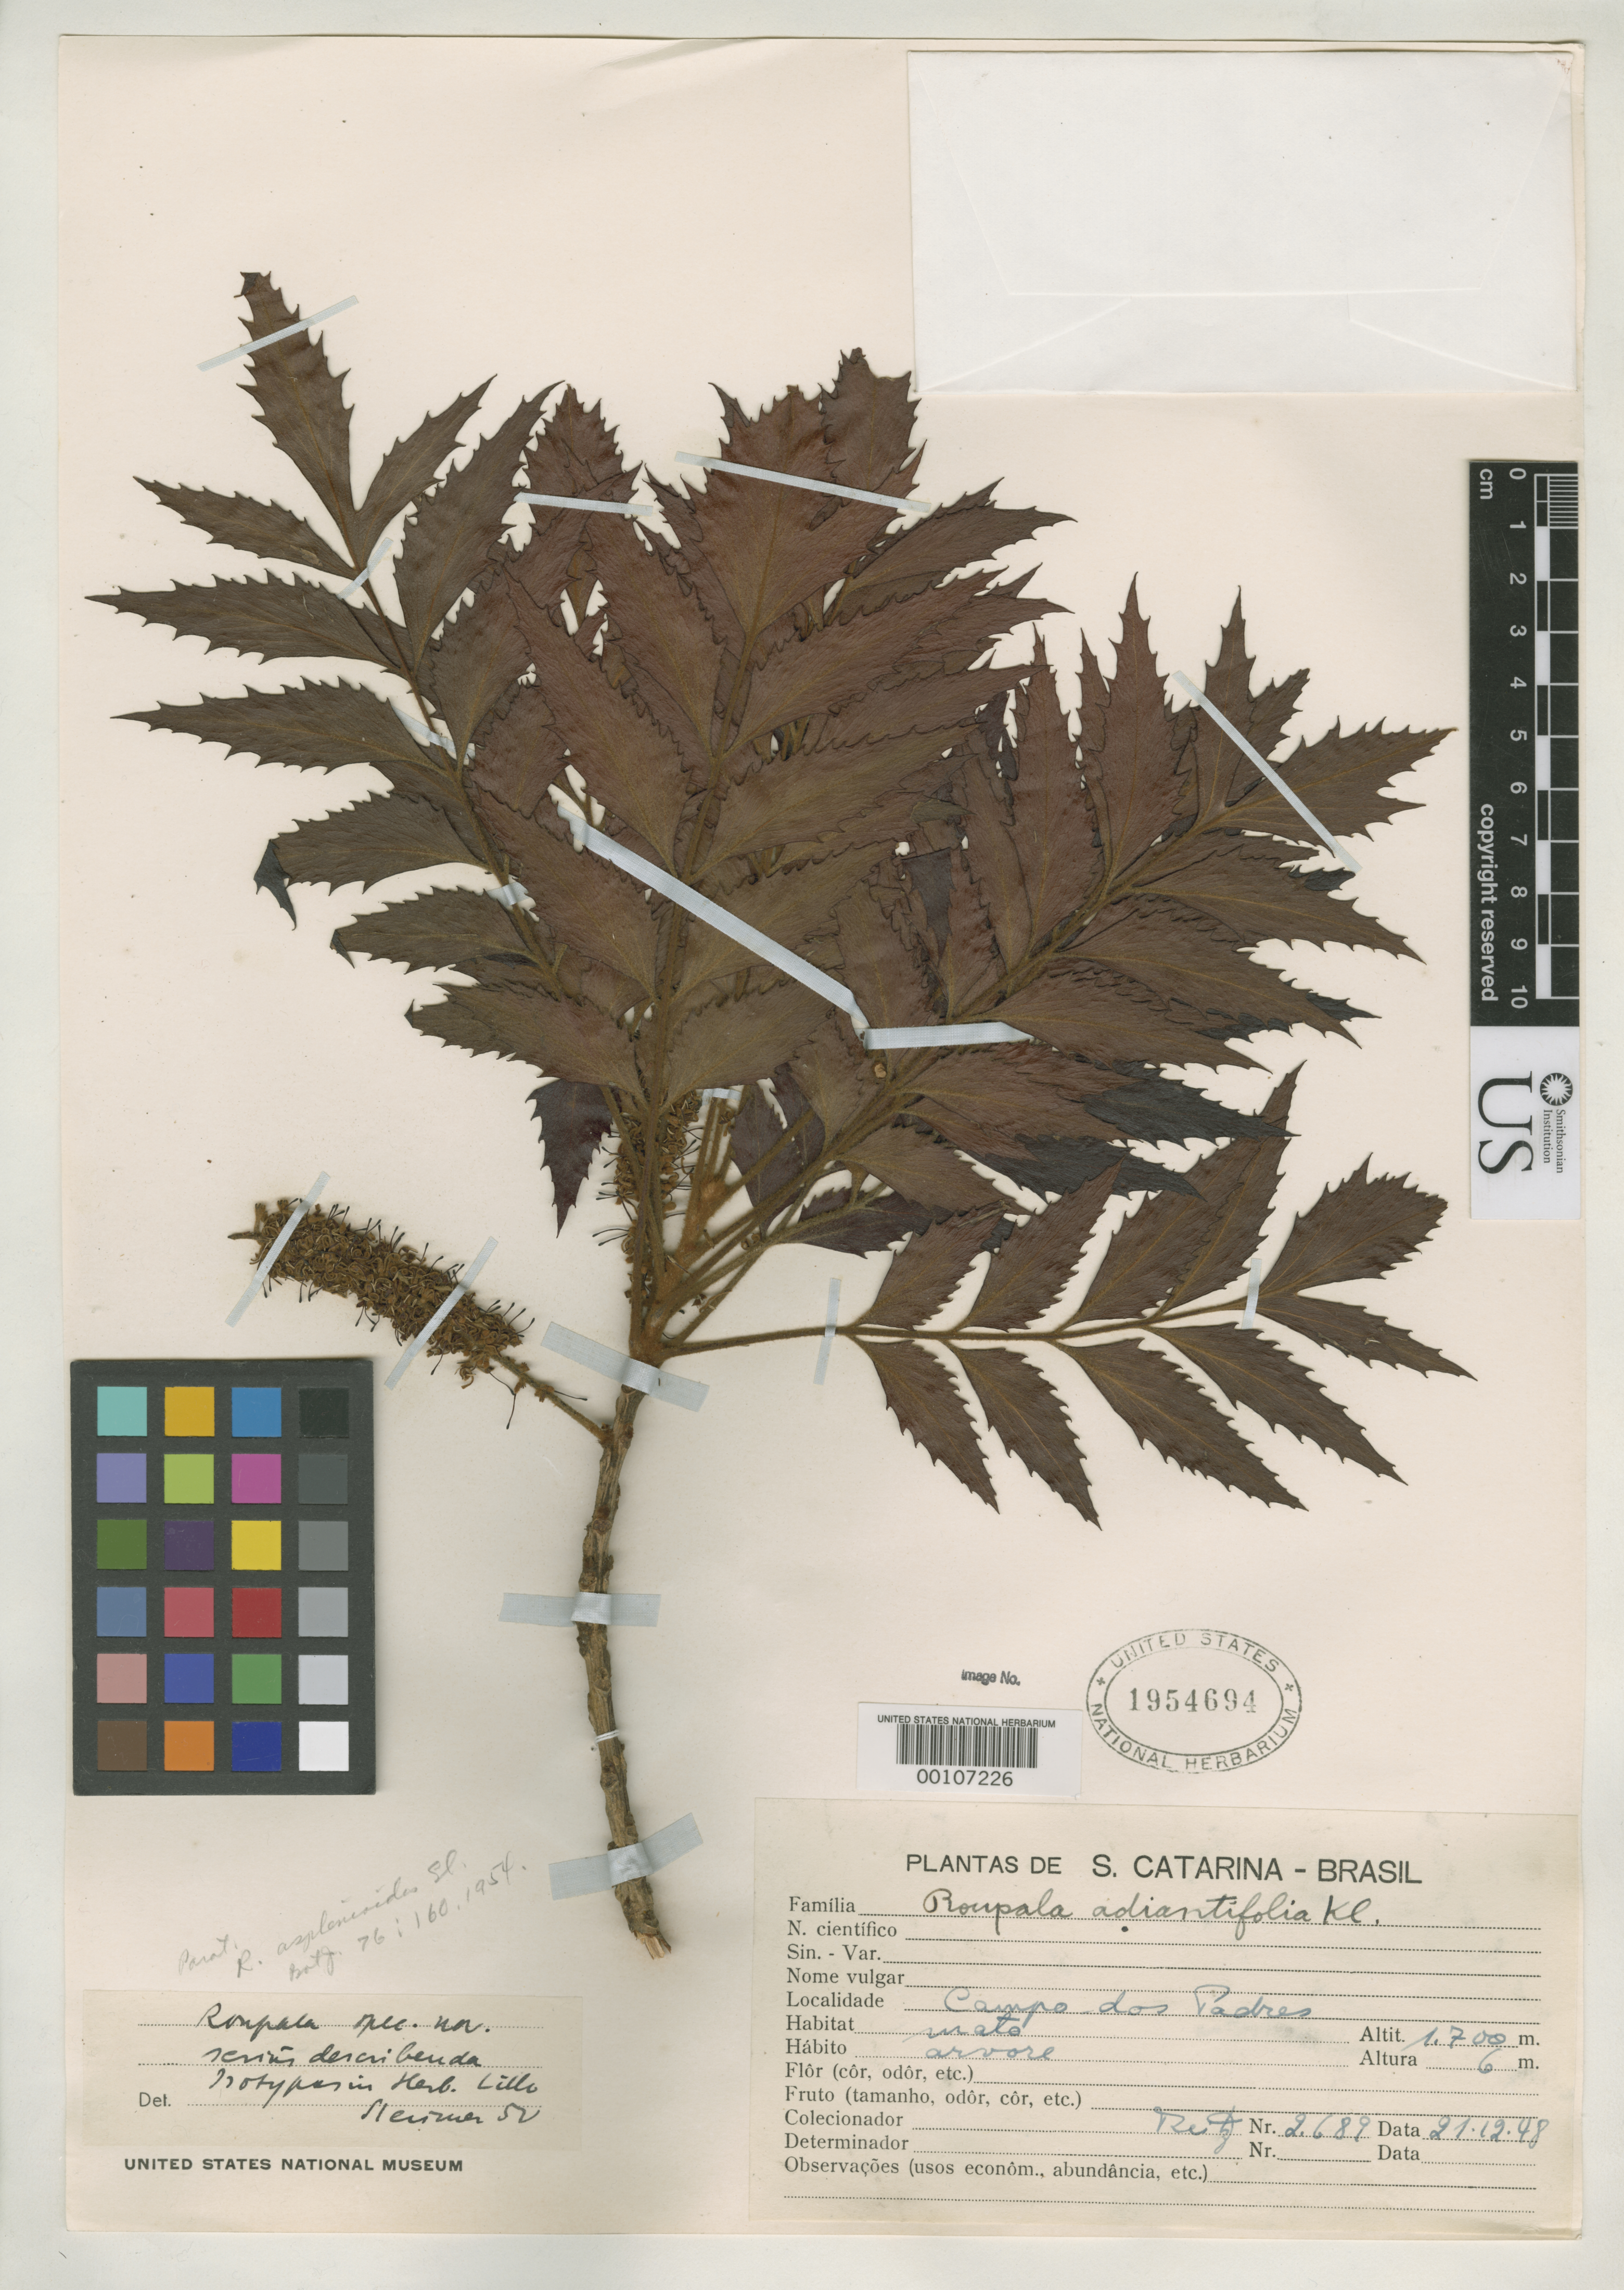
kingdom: Plantae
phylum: Tracheophyta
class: Magnoliopsida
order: Proteales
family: Proteaceae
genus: Roupala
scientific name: Roupala asplenioides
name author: Sleumer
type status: Paratype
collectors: R. Reitz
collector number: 2689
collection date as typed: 21 Dec 1948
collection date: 1948-12-21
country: Brazil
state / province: Santa Catarina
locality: Campo dos Padres.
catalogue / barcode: US 1954694